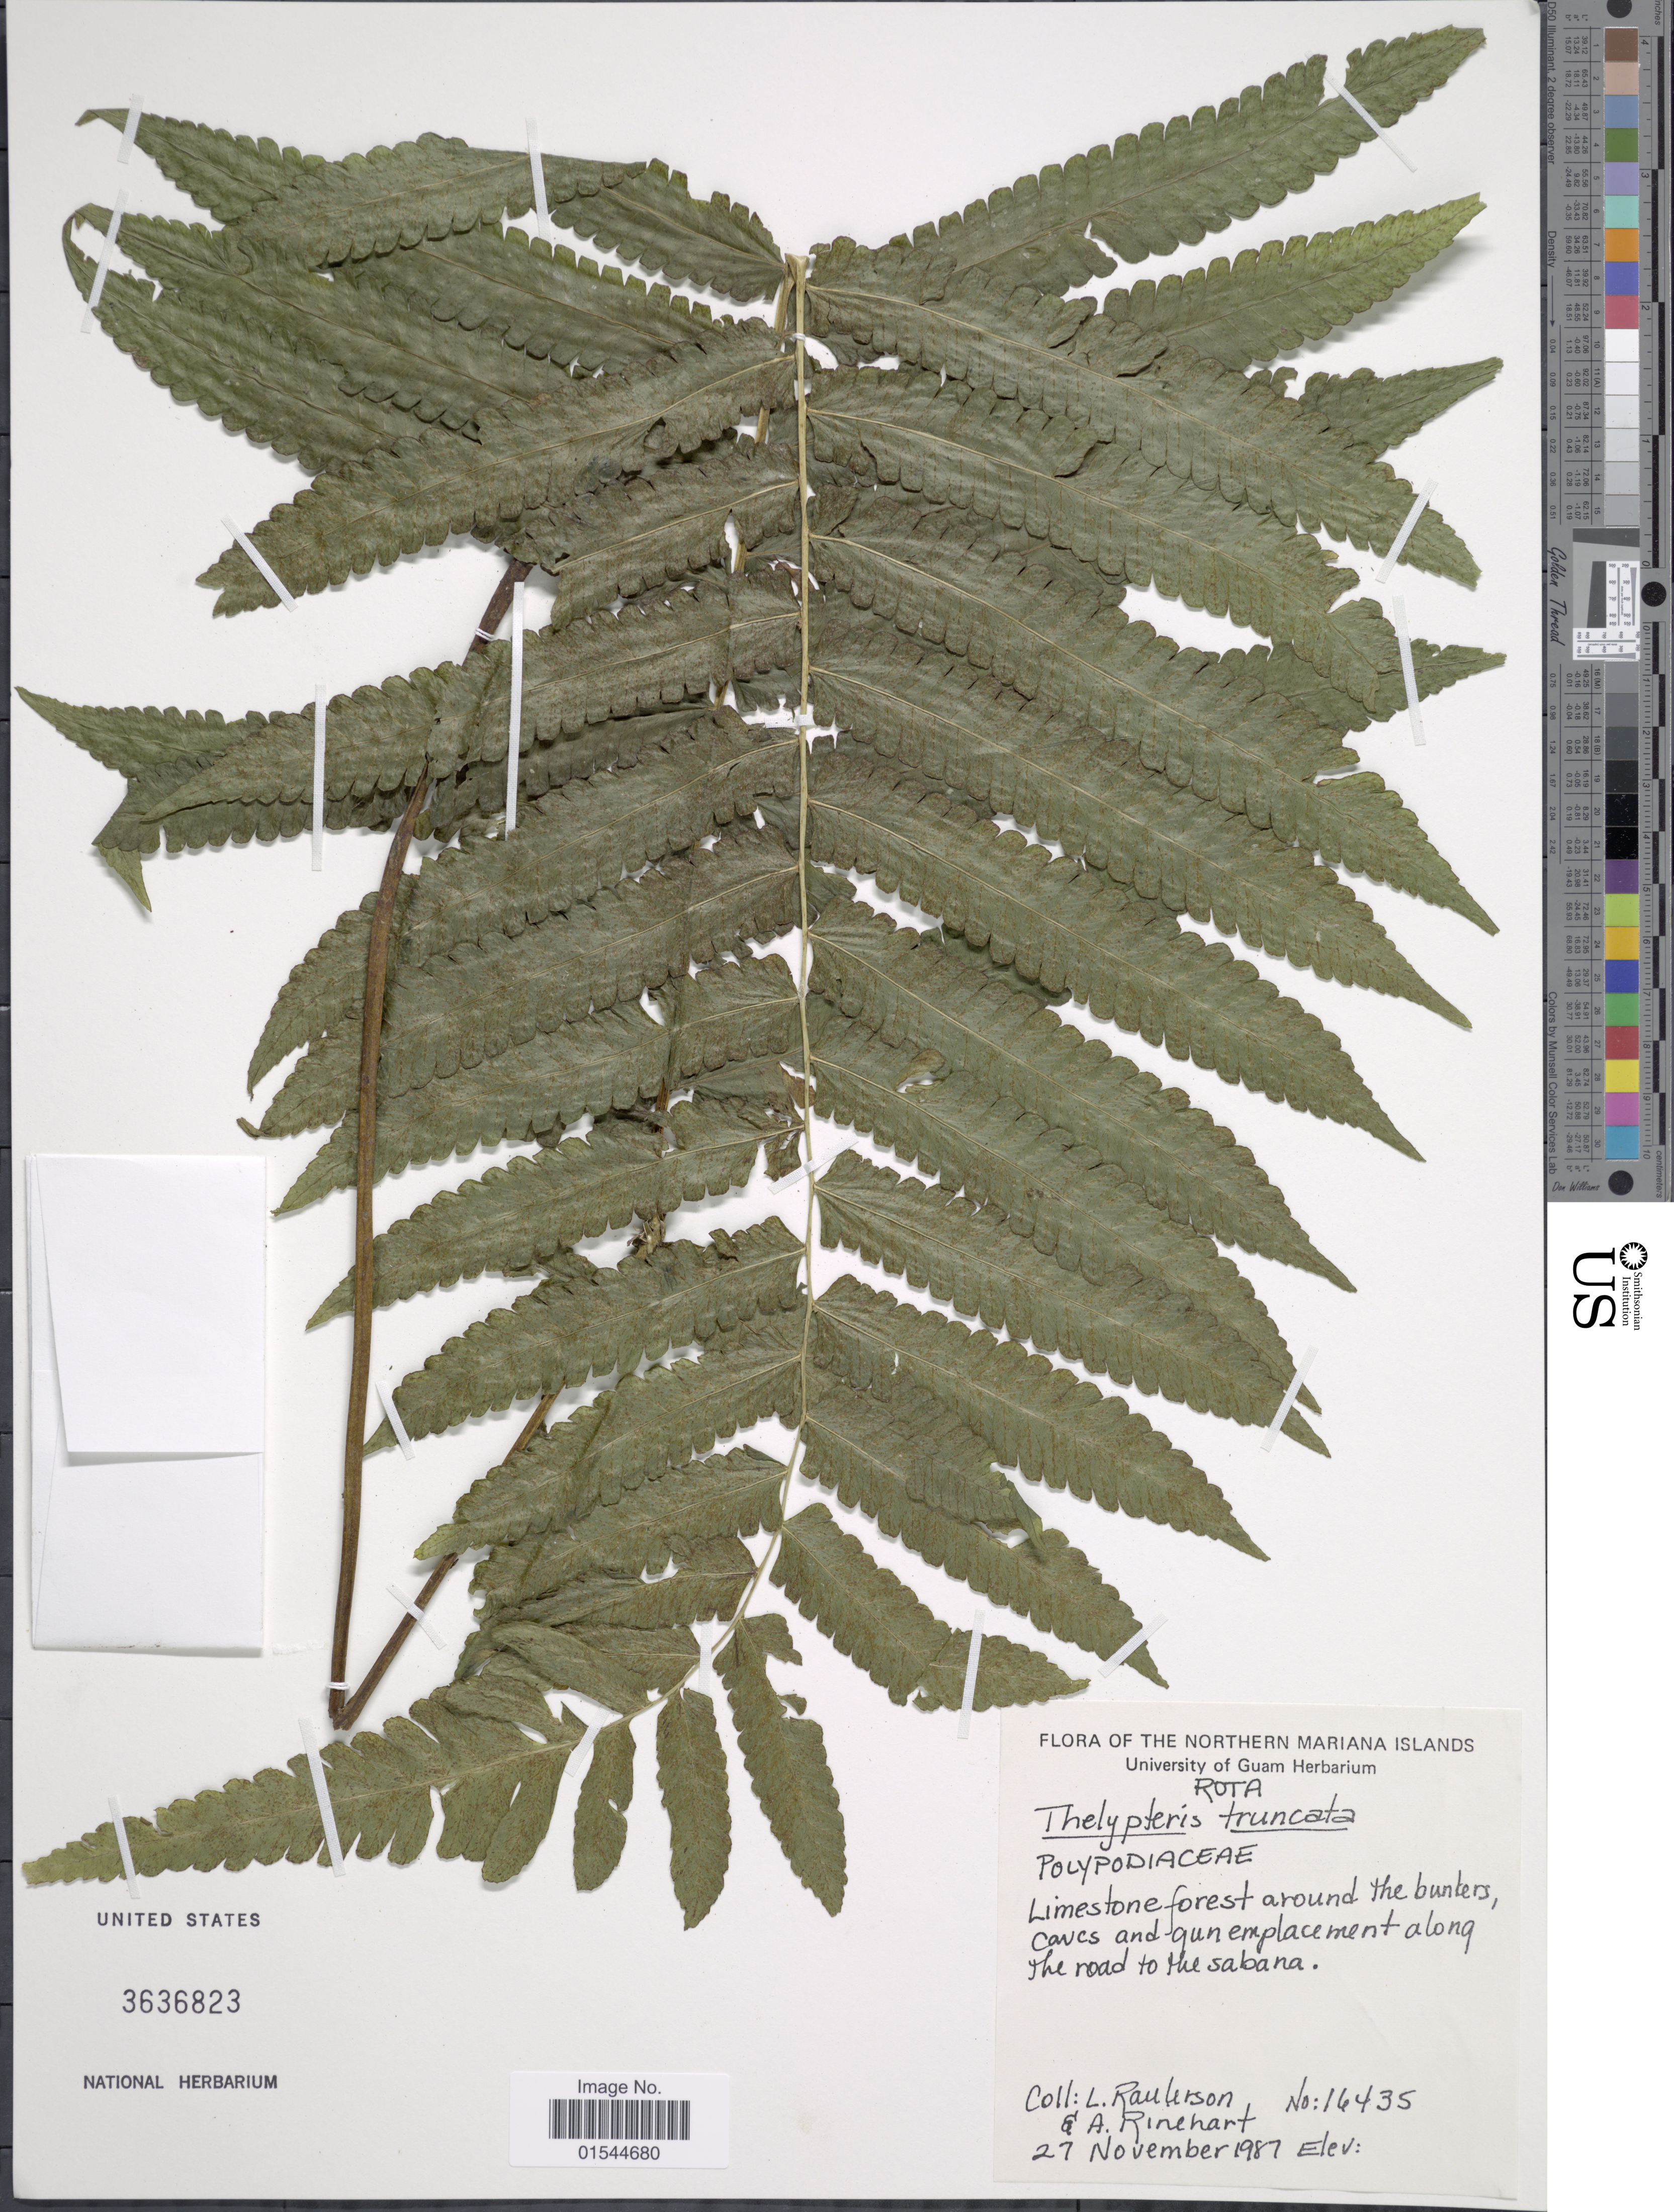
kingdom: Plantae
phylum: Tracheophyta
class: Polypodiopsida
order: Polypodiales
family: Thelypteridaceae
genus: Pneumatopteris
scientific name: Pneumatopteris truncata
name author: (Poir.) Holttum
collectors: L. Raulerson & A. Rinehart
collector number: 16435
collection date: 1987-11-27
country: Northern Mariana Islands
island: Rota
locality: Rota, along the road to the sabana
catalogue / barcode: US 3636823